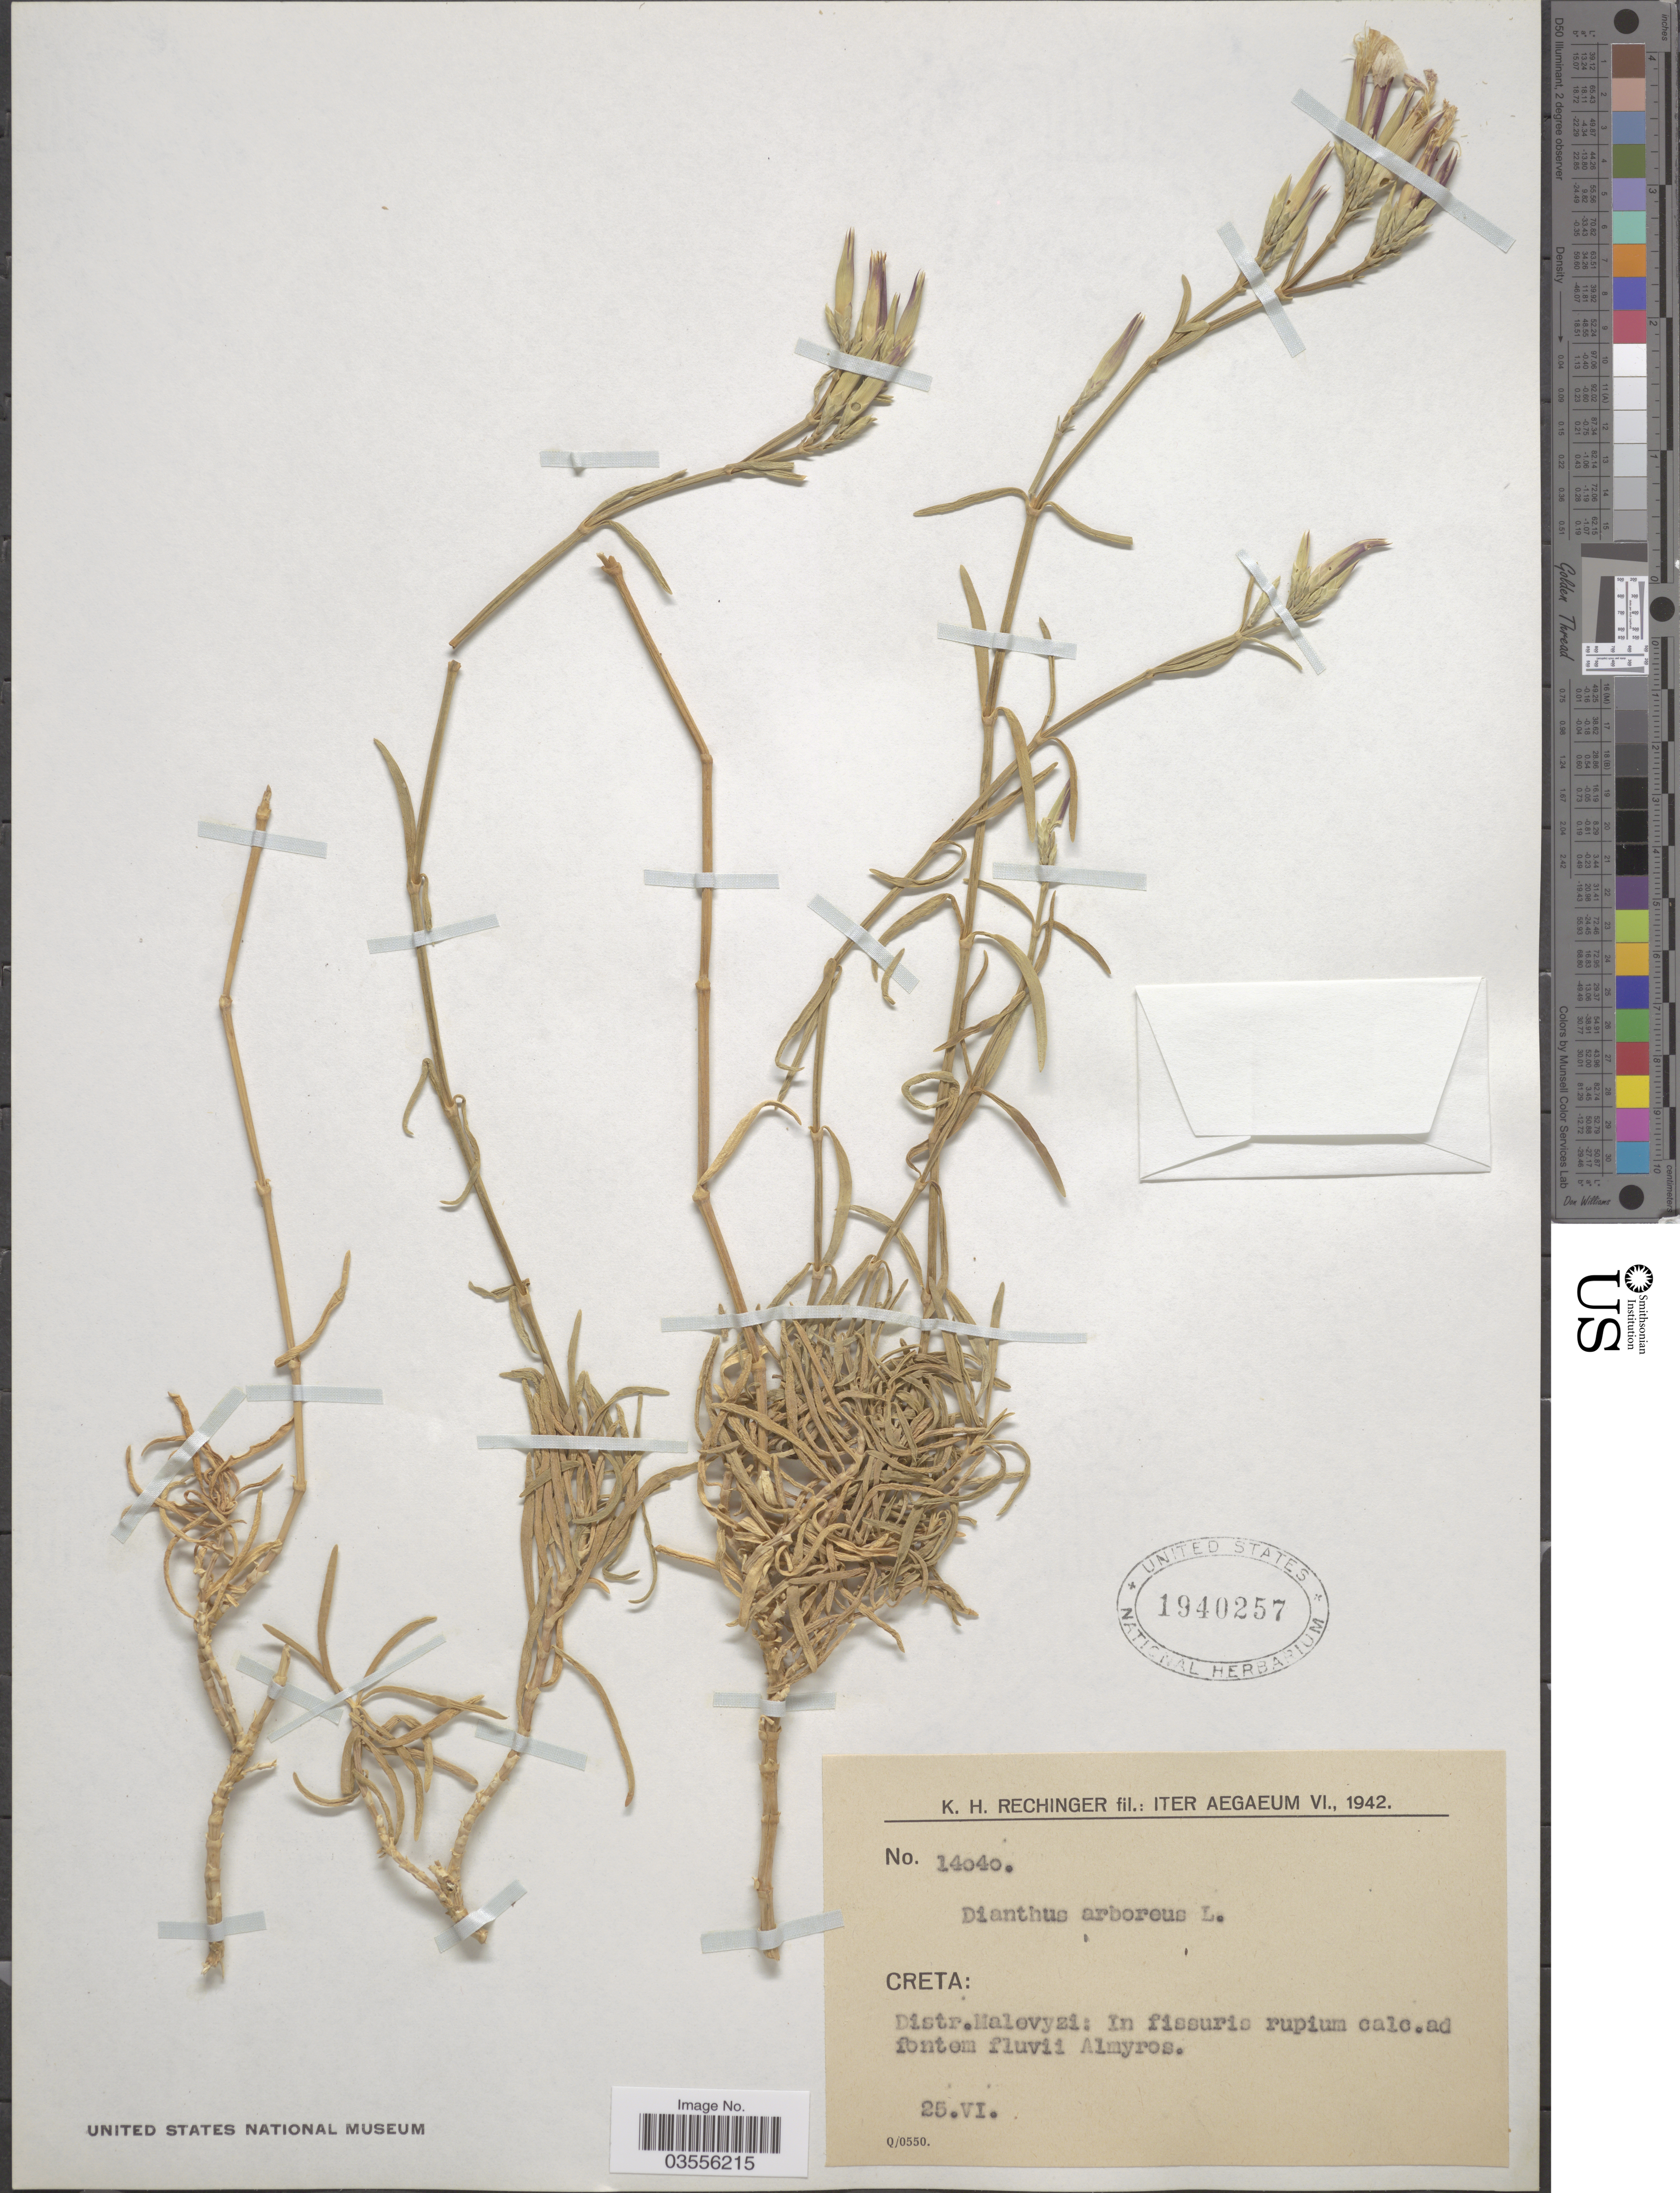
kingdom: Plantae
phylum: Tracheophyta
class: Magnoliopsida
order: Caryophyllales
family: Caryophyllaceae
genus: Dianthus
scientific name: Dianthus arboreus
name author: L.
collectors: K. H. Rechinger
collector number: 14040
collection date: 1942-06-25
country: Greece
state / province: Crete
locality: Aegaeum. Creta: Distr. Malevyzi: calc. ad fontem fluvii Almyros.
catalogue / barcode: US 1940257